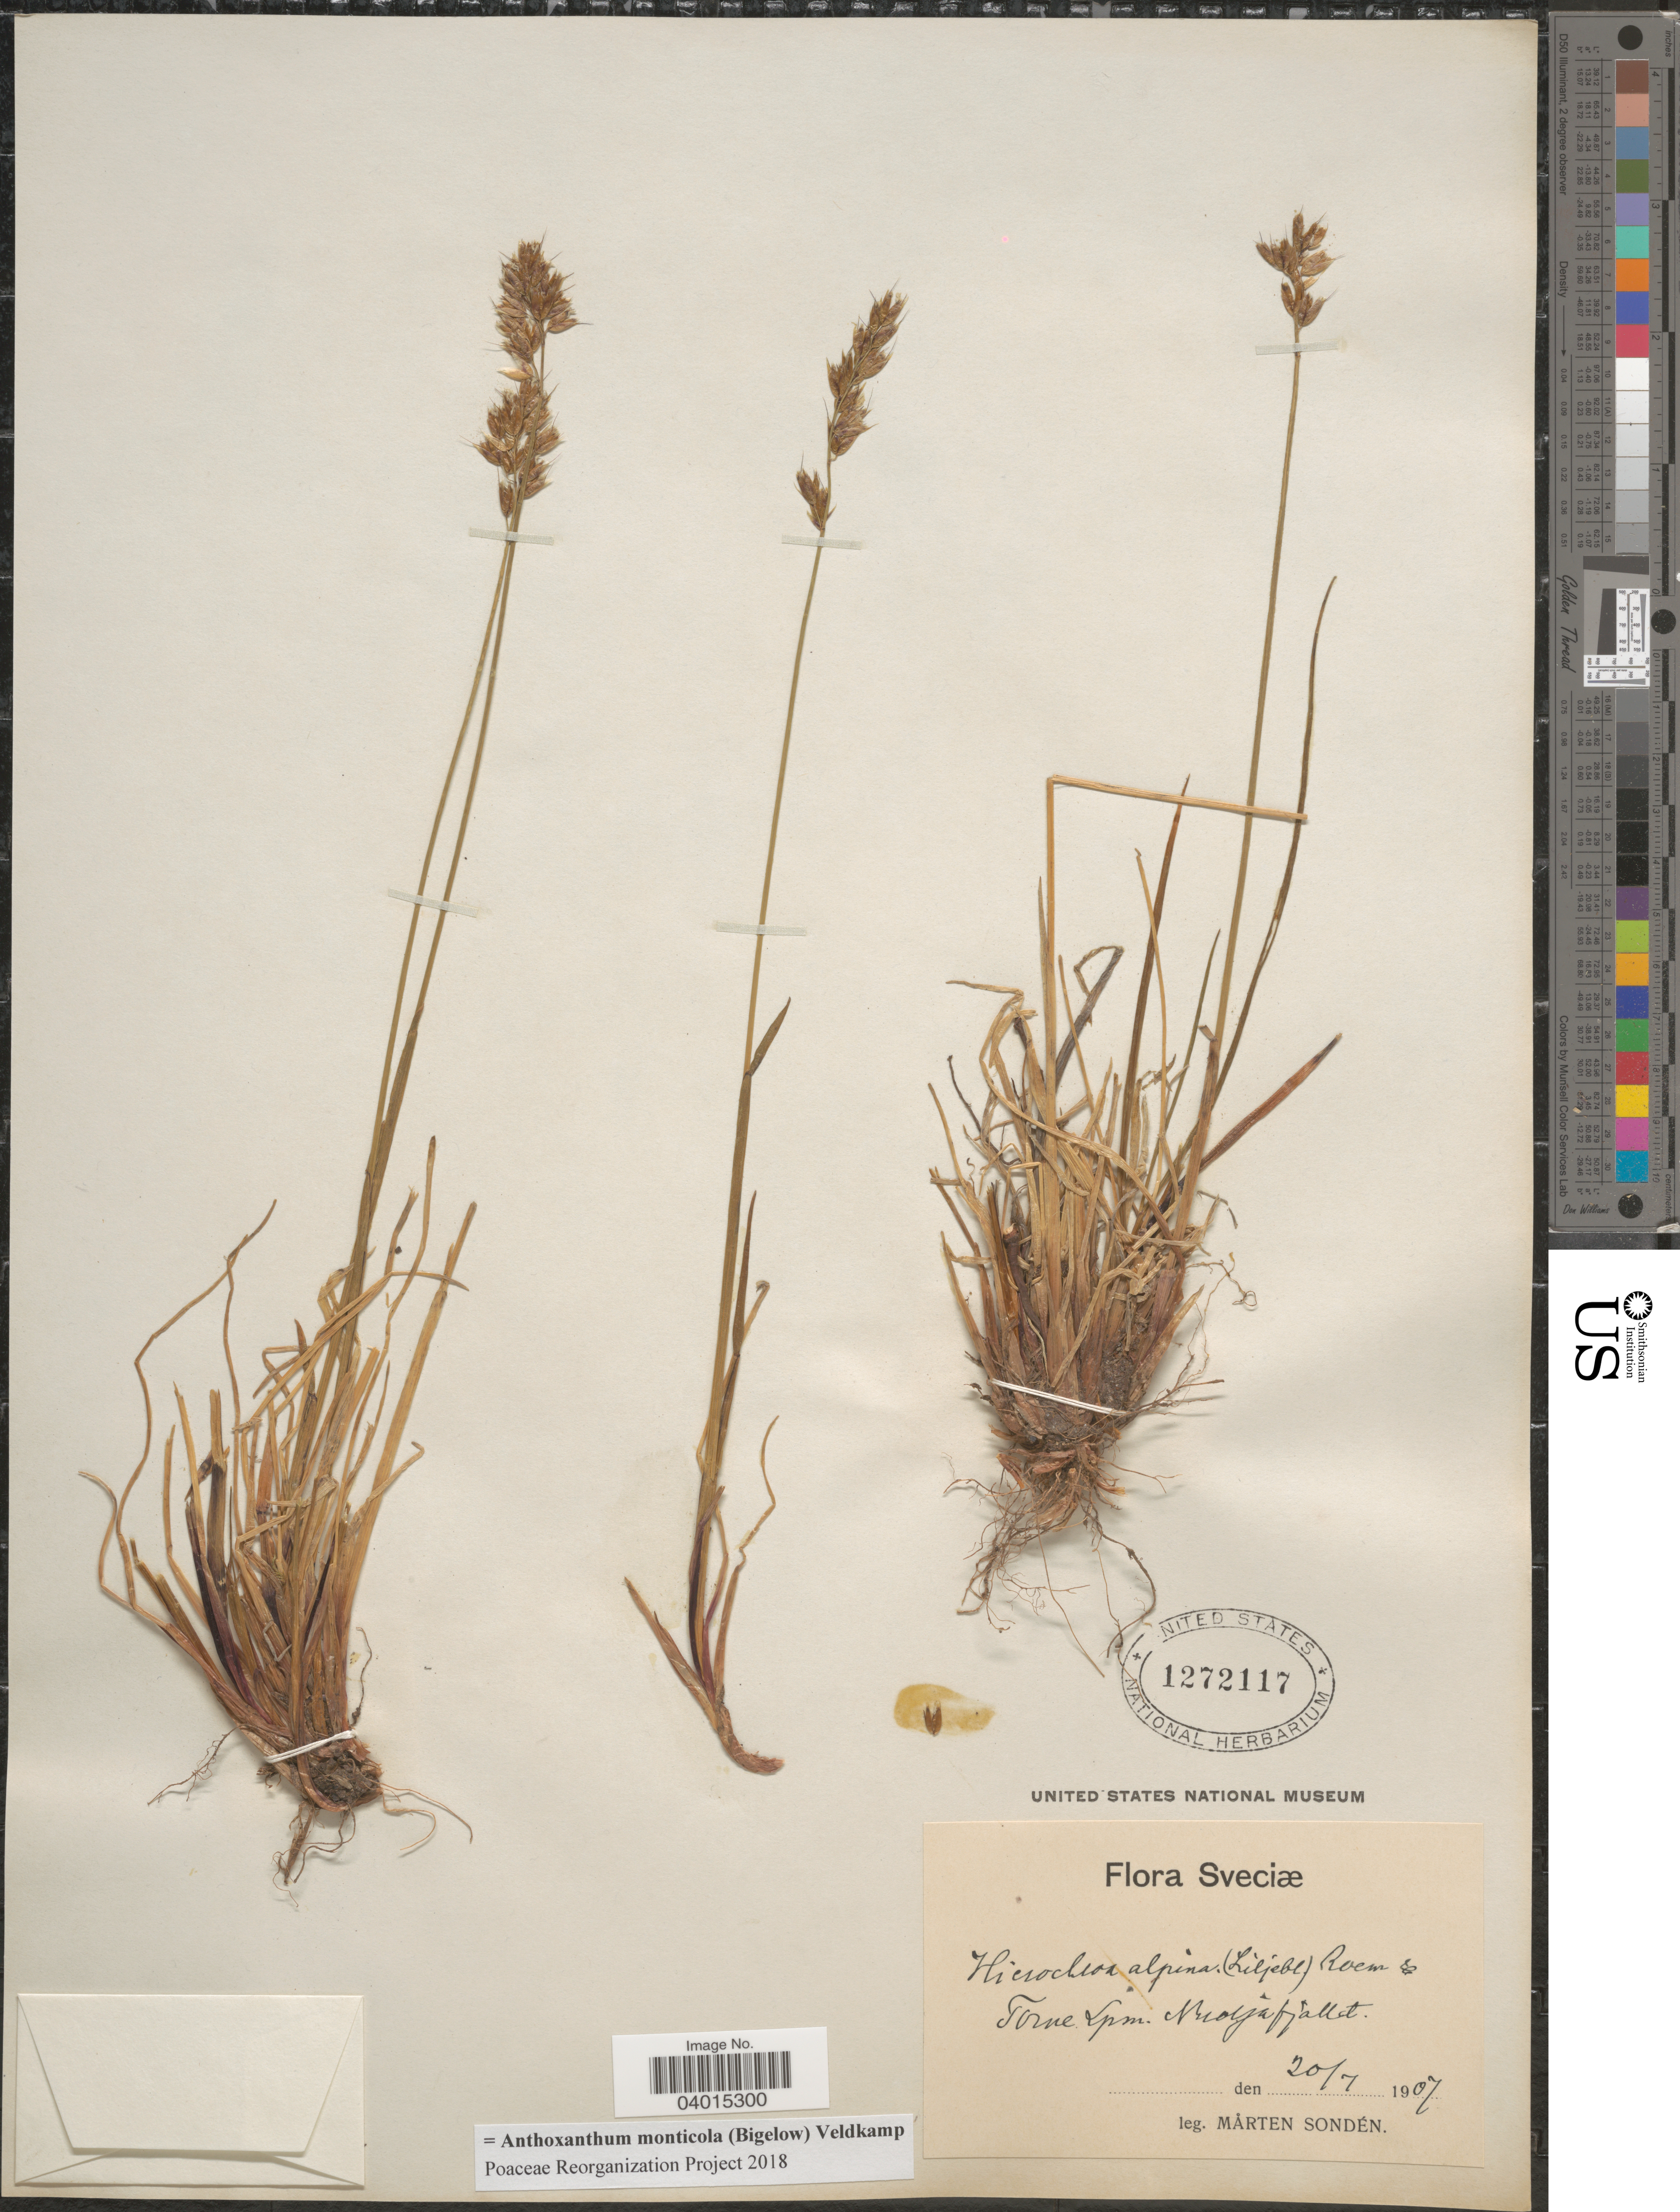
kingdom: Plantae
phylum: Tracheophyta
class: Liliopsida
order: Poales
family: Poaceae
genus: Anthoxanthum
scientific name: Anthoxanthum monticola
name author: (Bigelow) Veldkamp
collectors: M. Sondén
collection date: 1907-07-20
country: Sweden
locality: Sveciæ. Torne Lpm. Nuoljafjället.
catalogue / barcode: US 1272117